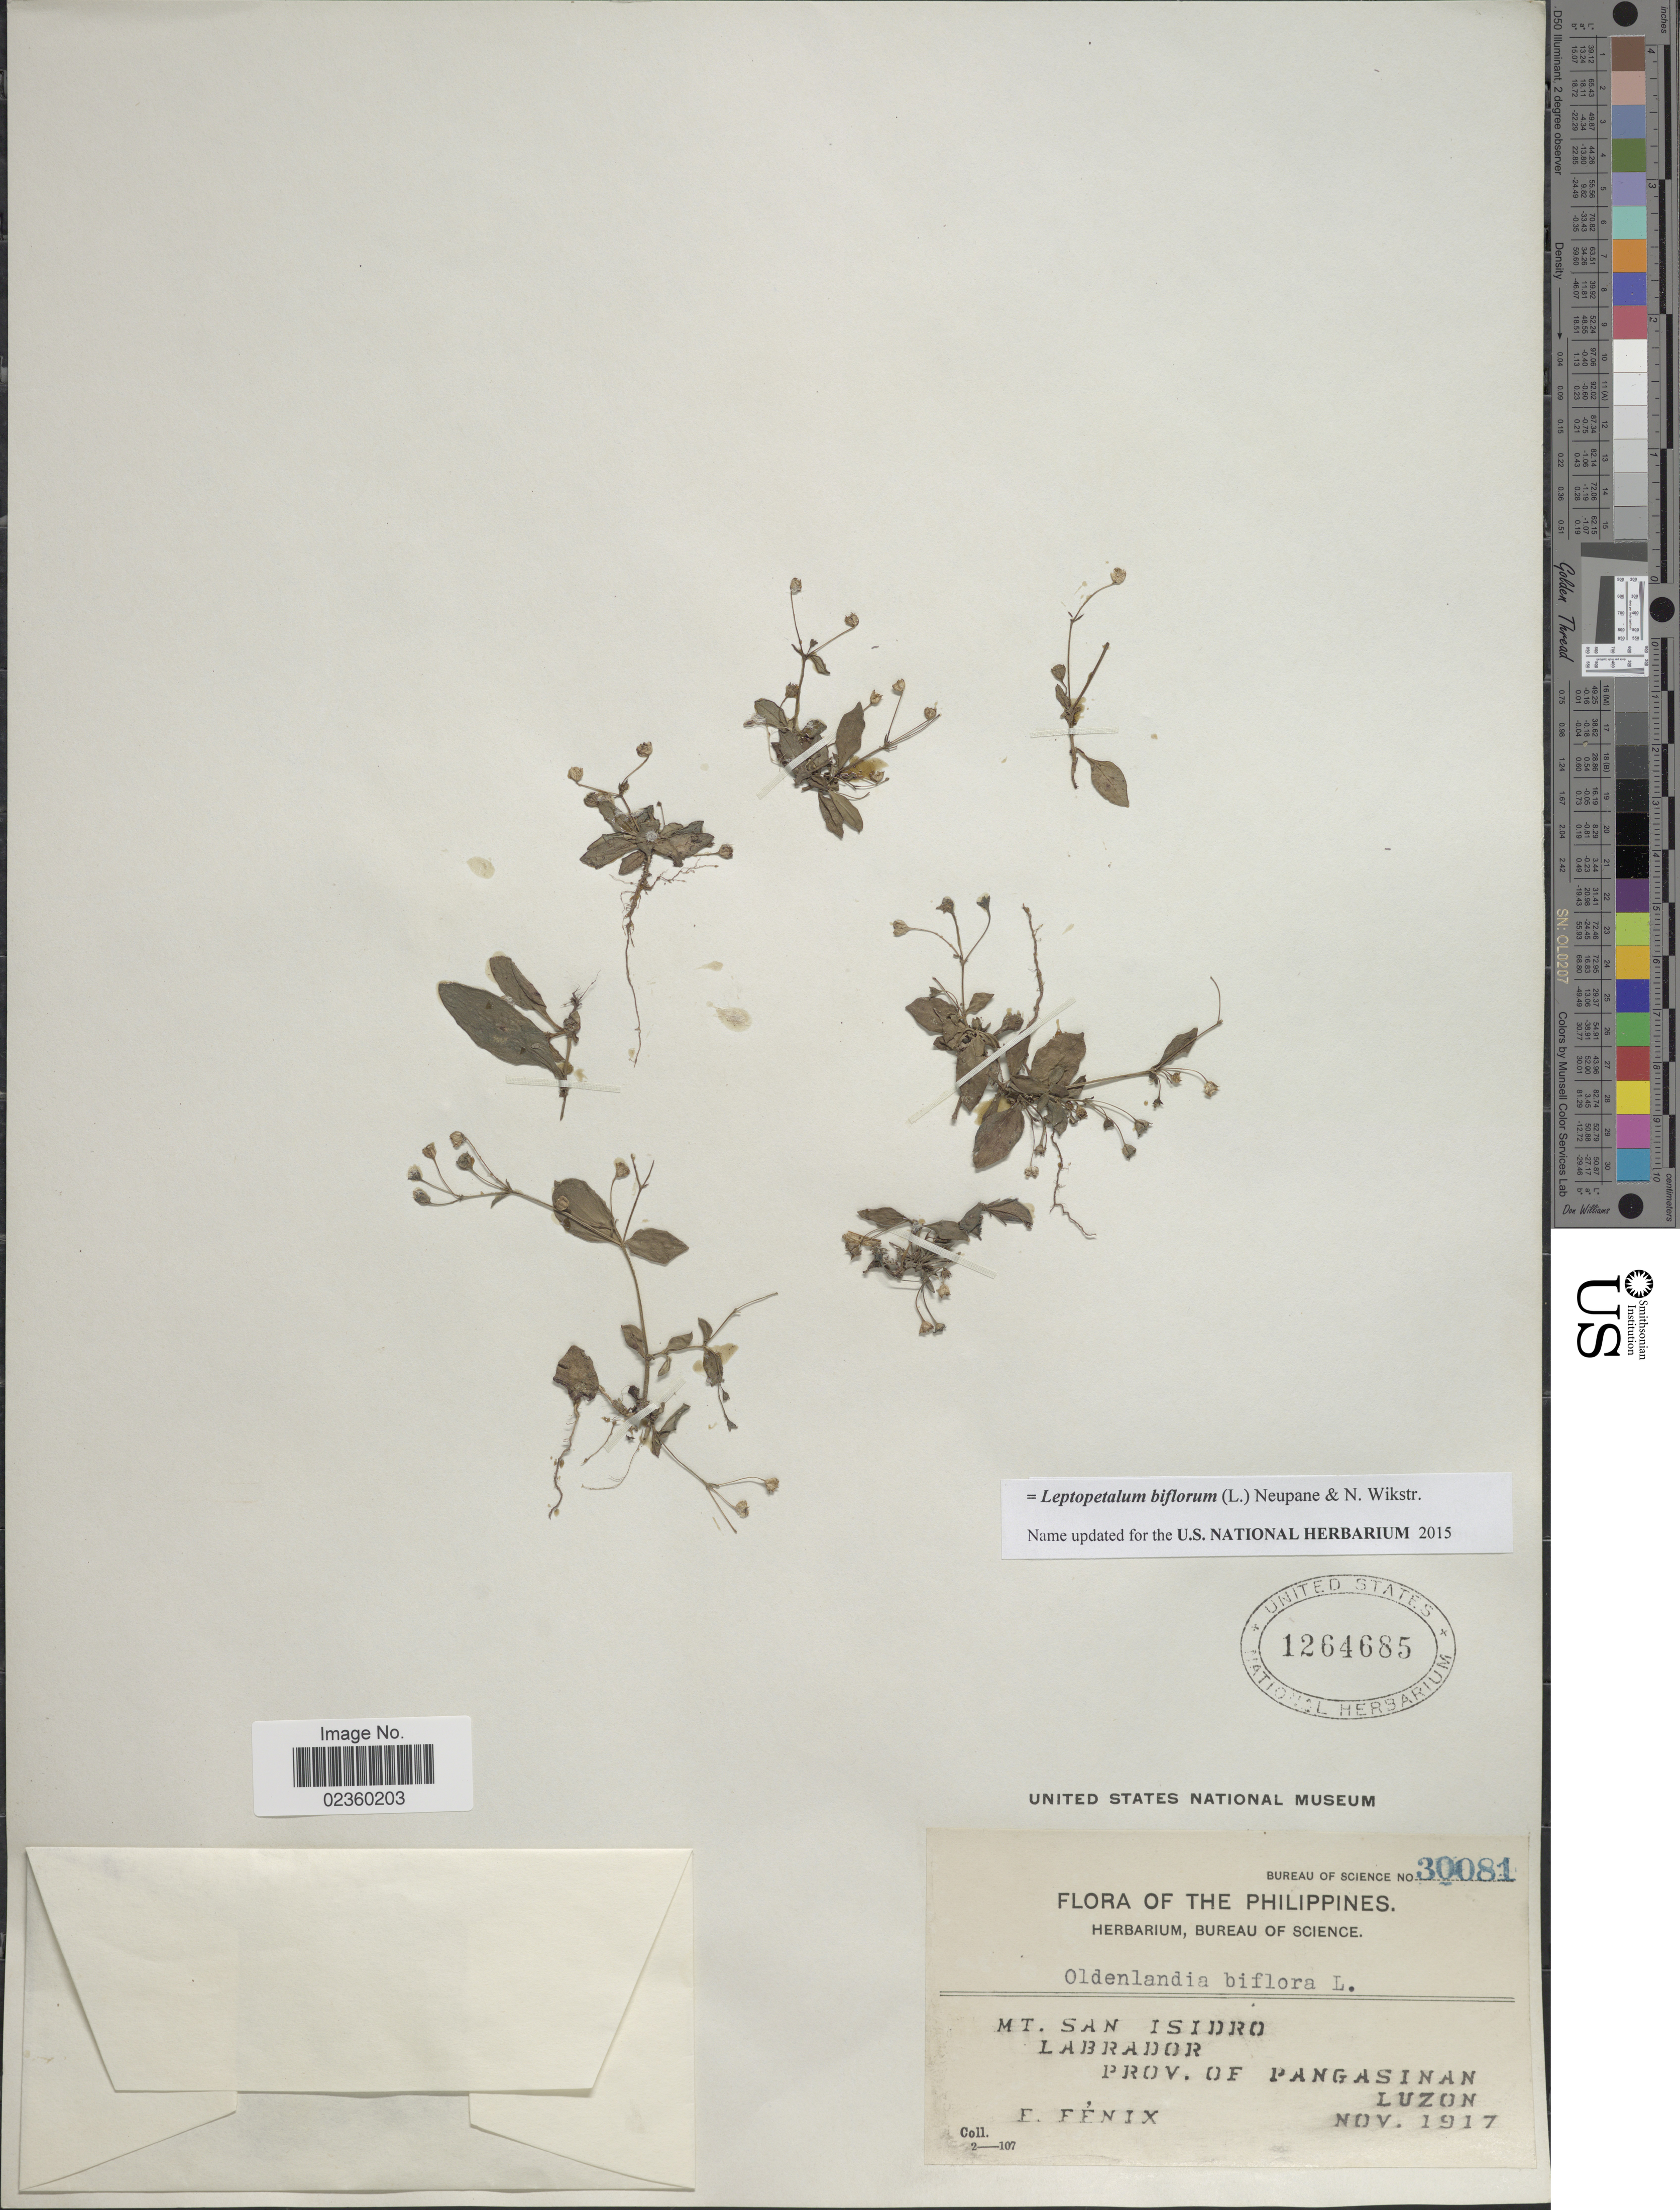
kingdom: Plantae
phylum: Tracheophyta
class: Magnoliopsida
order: Gentianales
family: Rubiaceae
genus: Leptopetalum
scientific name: Leptopetalum biflorum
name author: (L.) Neupane & N. Wikstr.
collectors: E. Fénix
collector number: Bureau of Science 30081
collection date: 1917-11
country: Philippines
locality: Mt San Isidro, Labrador, Prov. of Pangasinan, Luzon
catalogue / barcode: US 1264685